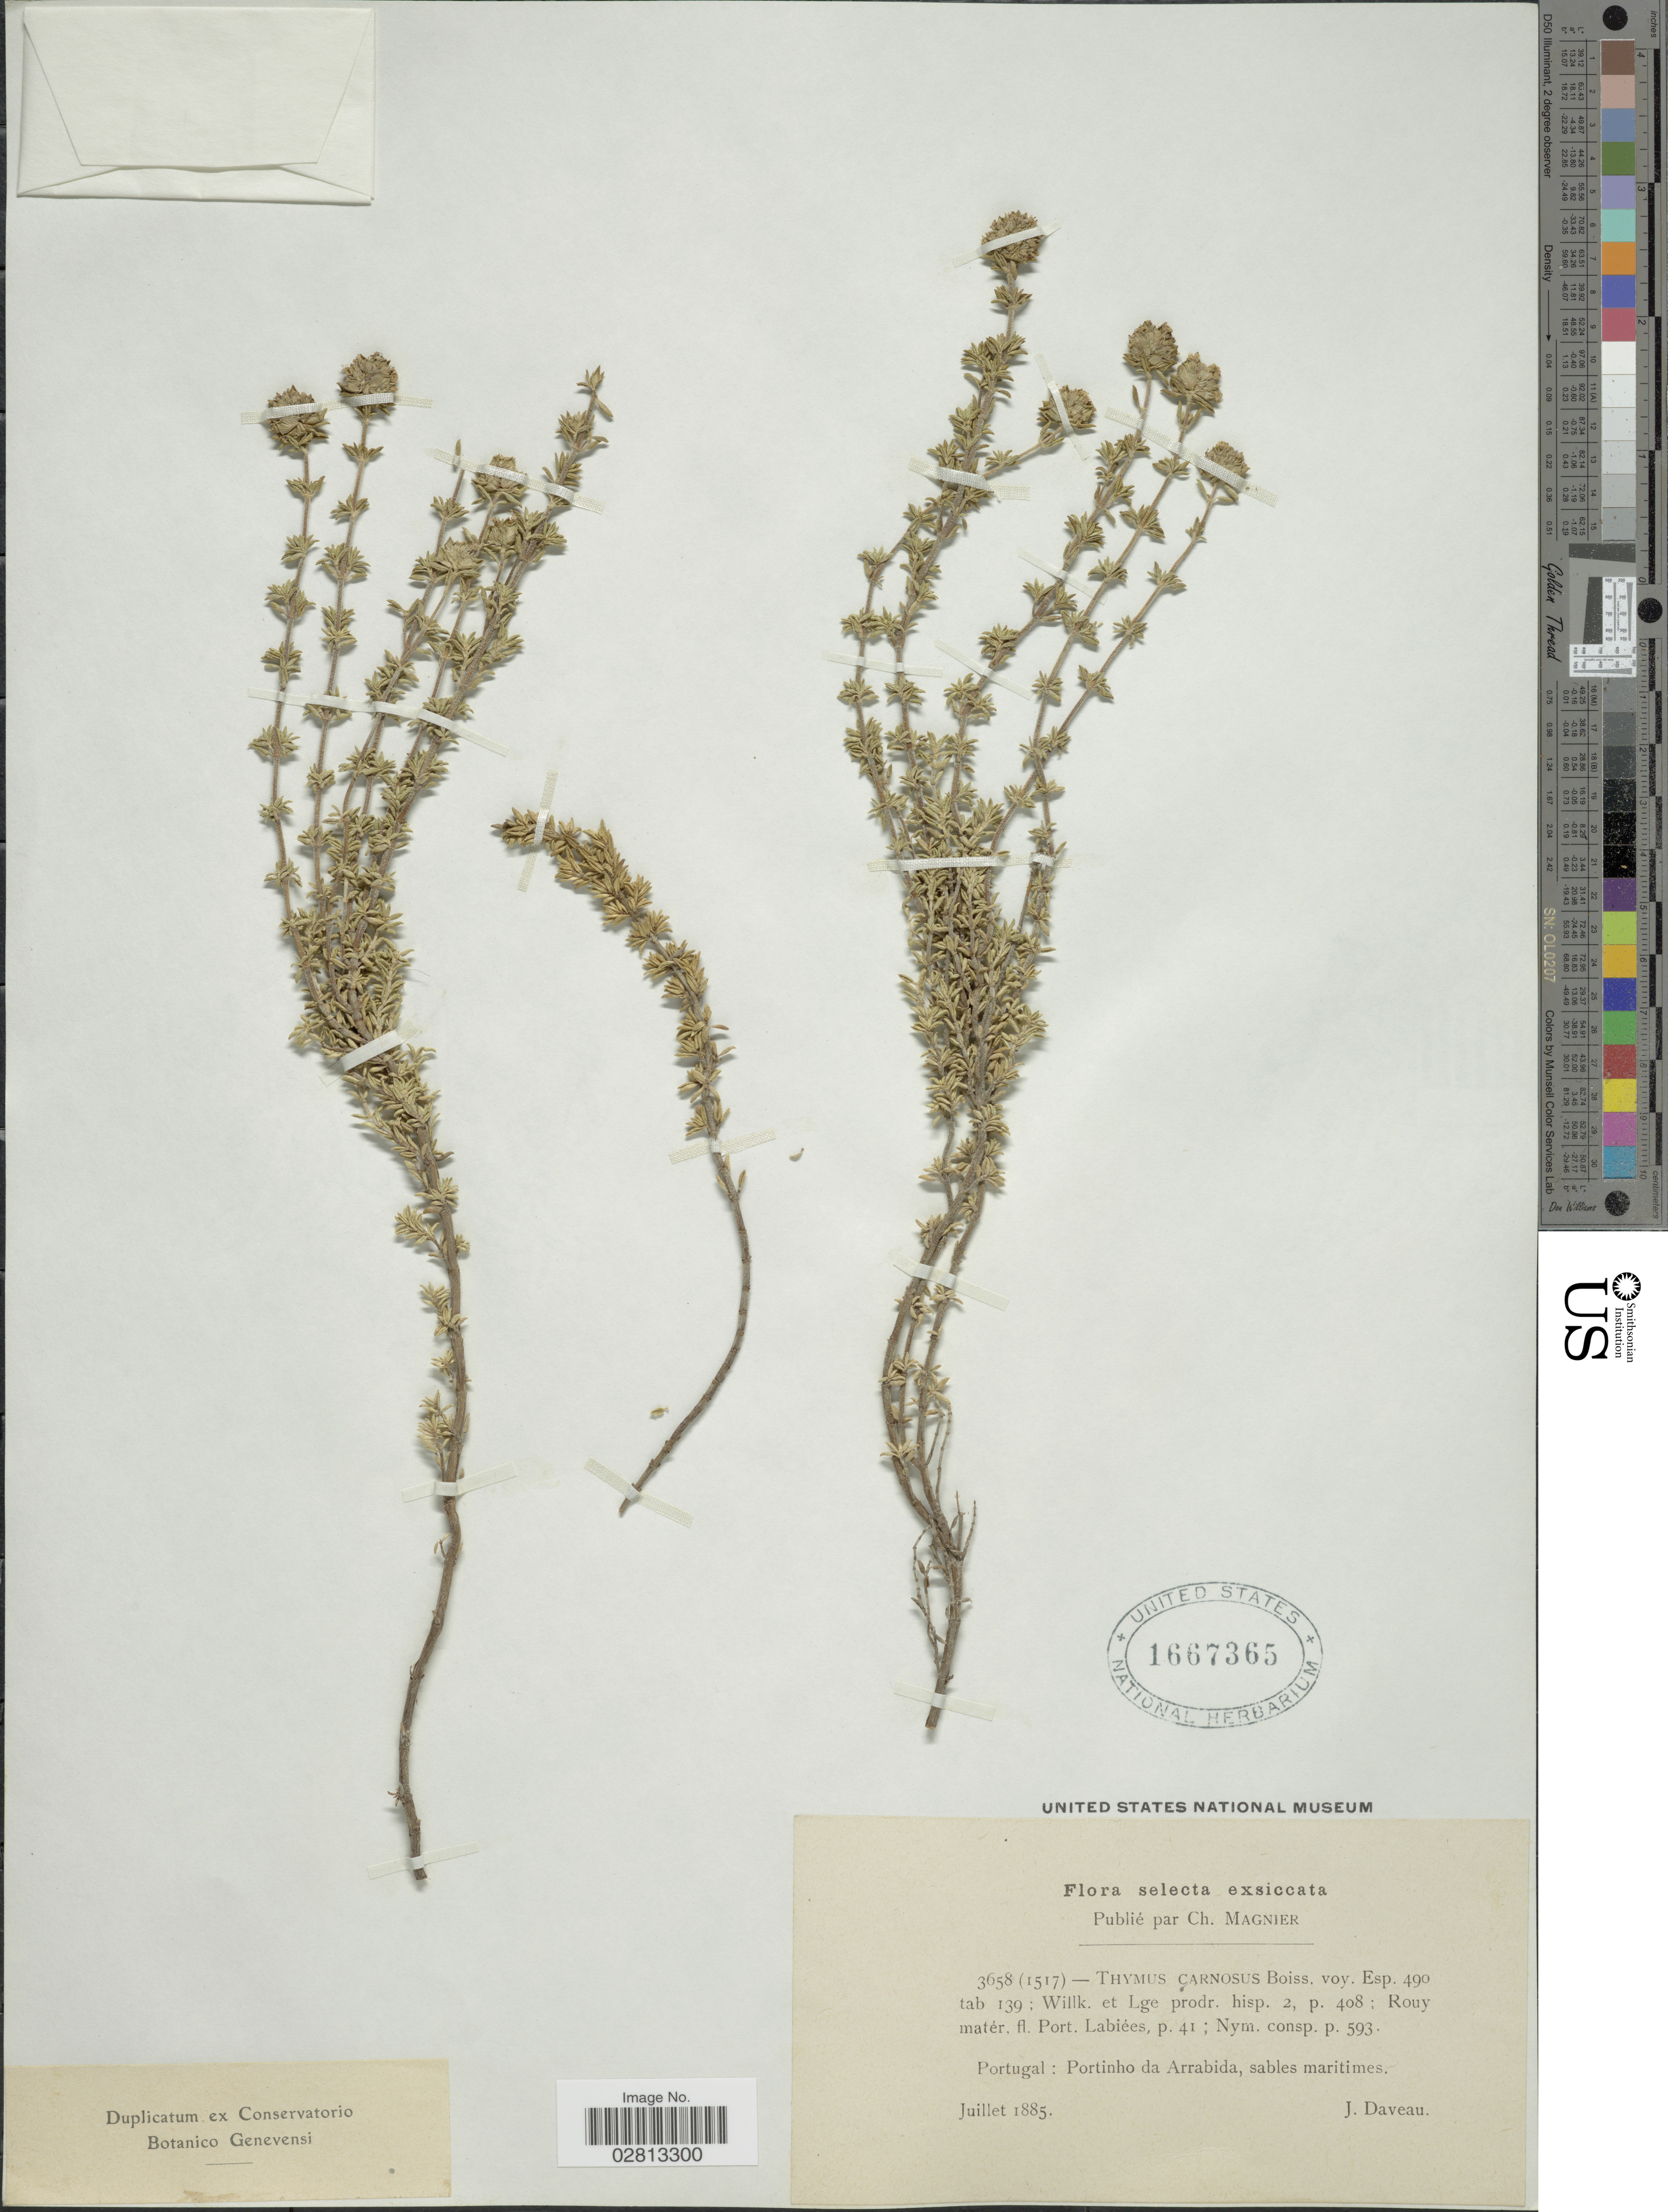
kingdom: Plantae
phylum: Tracheophyta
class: Magnoliopsida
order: Lamiales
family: Lamiaceae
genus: Thymus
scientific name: Thymus carnosus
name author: Boiss.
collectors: J. Daveau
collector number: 3658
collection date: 1885-07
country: Portugal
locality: Portinho da Arrabida, sables maritimes.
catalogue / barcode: US 1667365